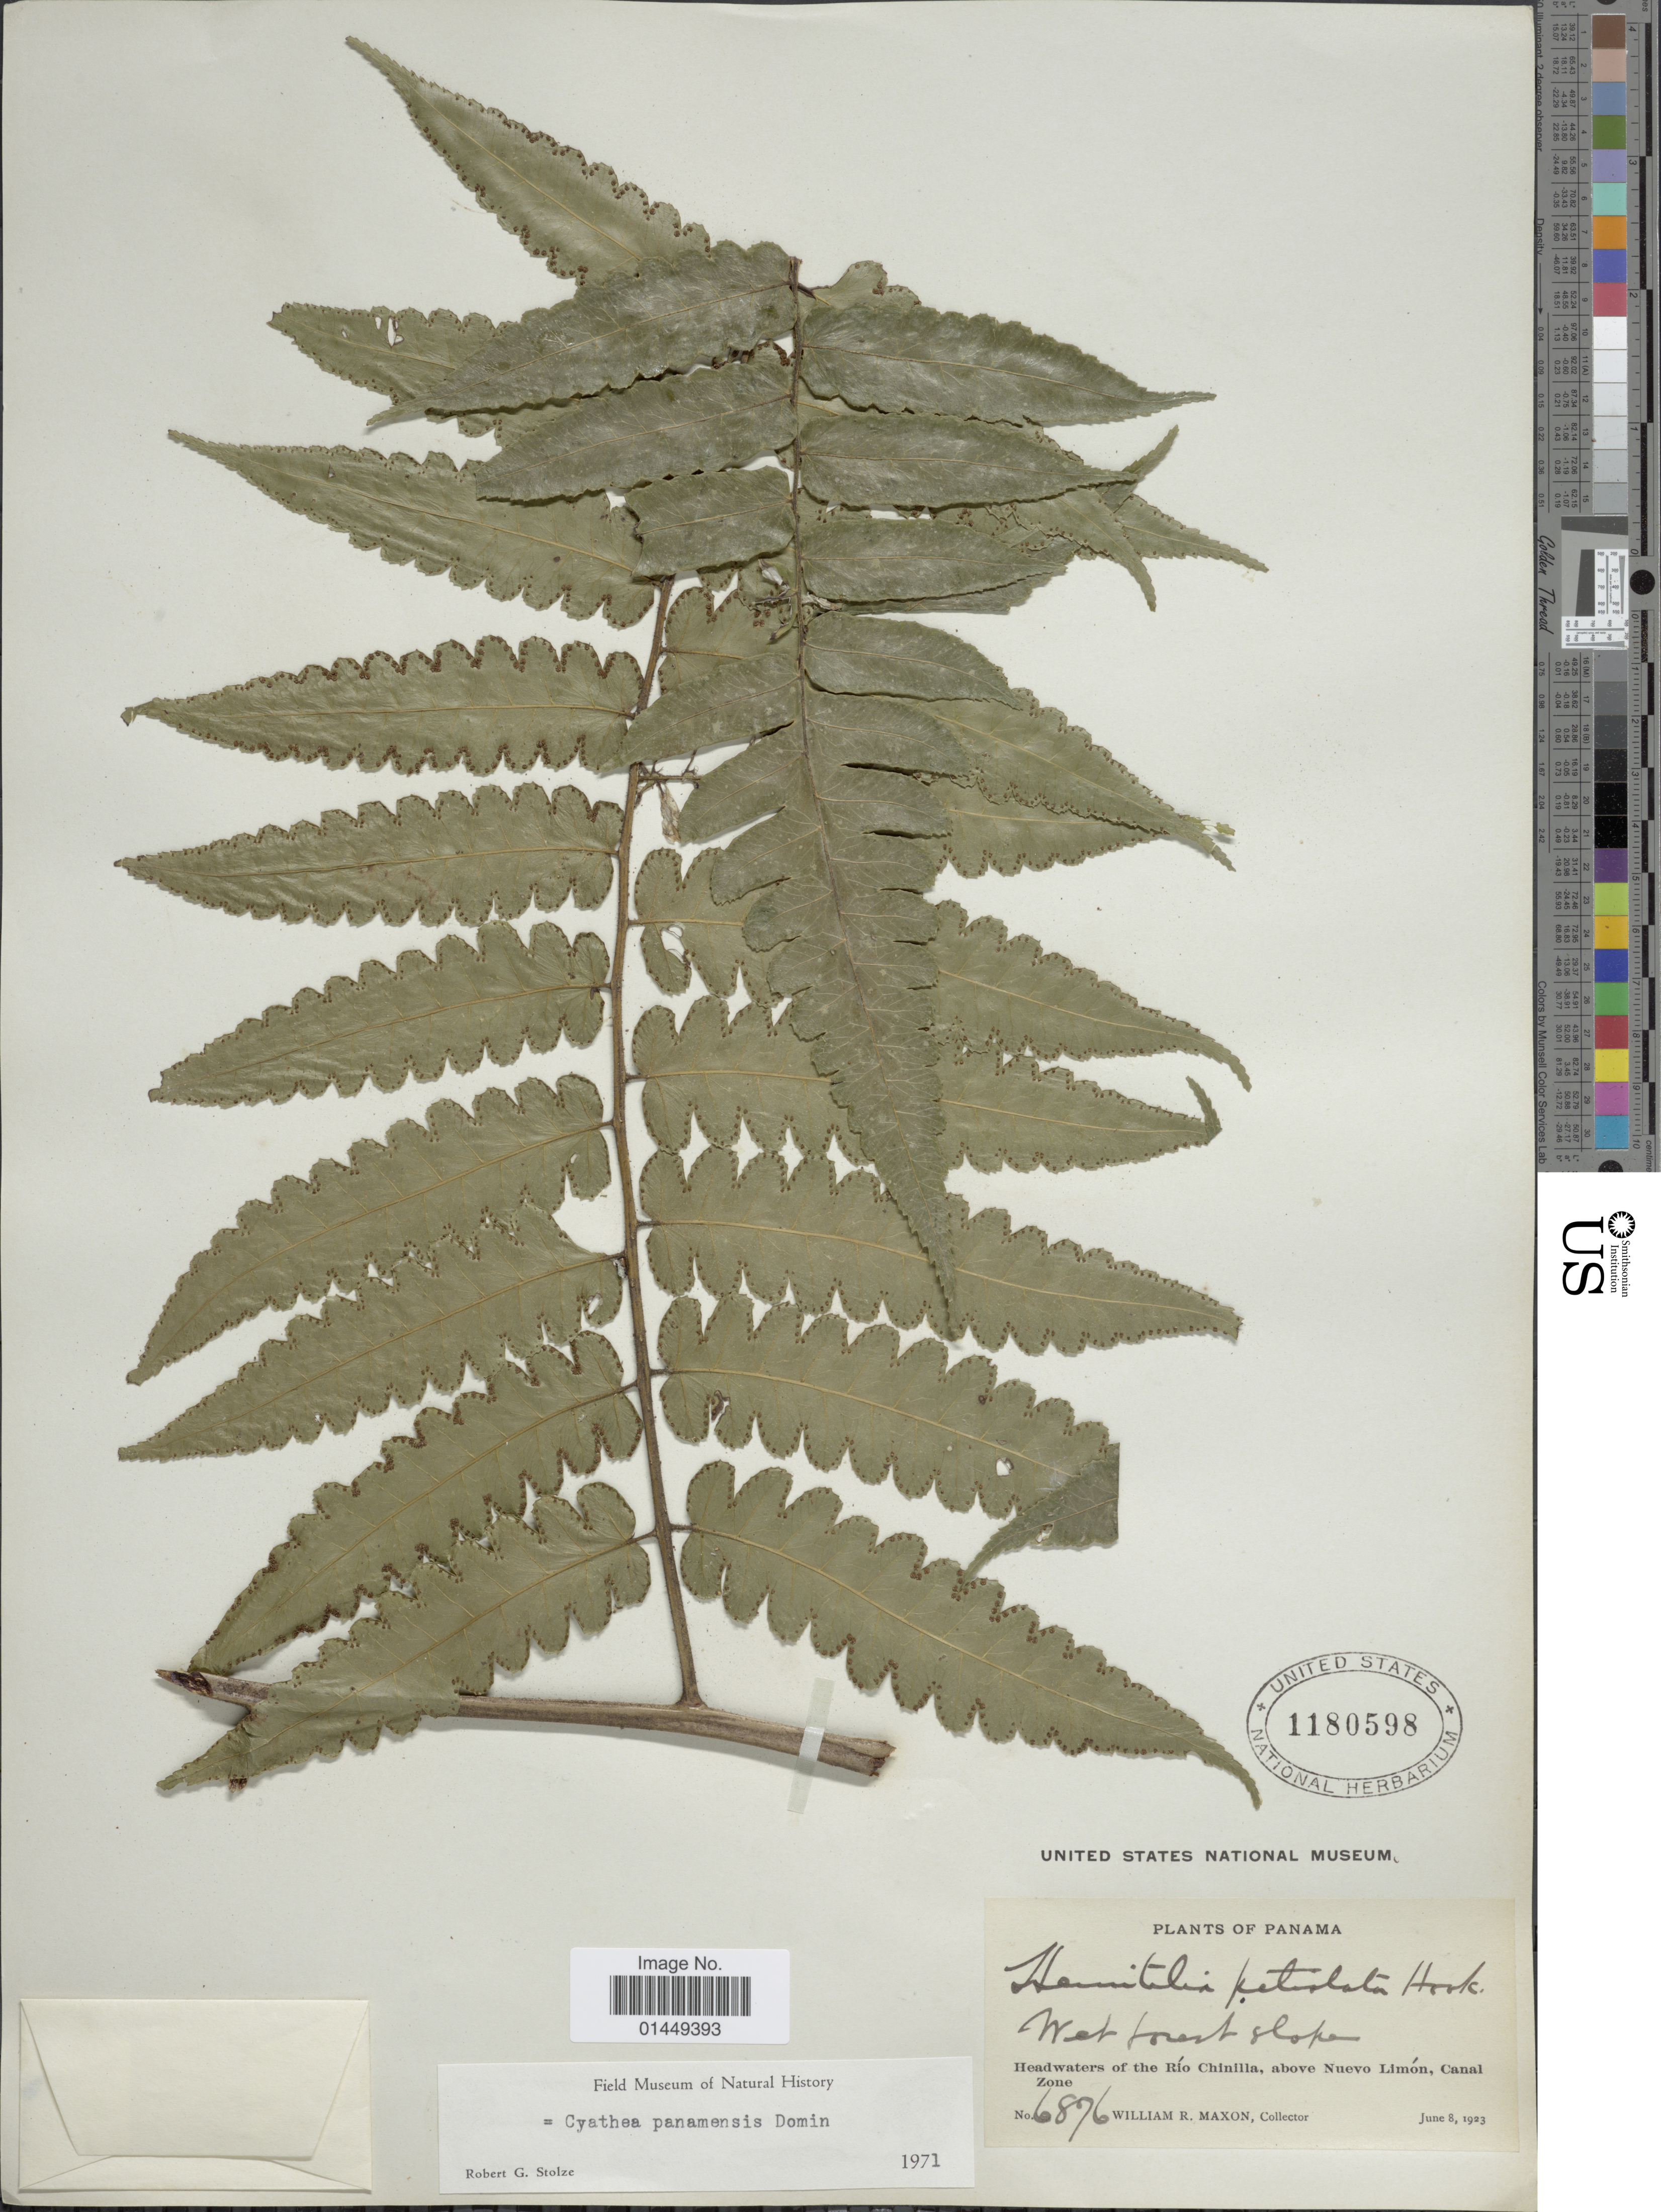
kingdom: Plantae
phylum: Tracheophyta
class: Polypodiopsida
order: Cyatheales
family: Cyatheaceae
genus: Cyathea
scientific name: Cyathea petiolata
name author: (Hook.) R.M. Tryon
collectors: W. R. Maxon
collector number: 6876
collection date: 1923-06-08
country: Panama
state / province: Colón / Panamá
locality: Headwaters of the Río Chinilla, above Nuevo Limón, Canal Zone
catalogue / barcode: US 1180598